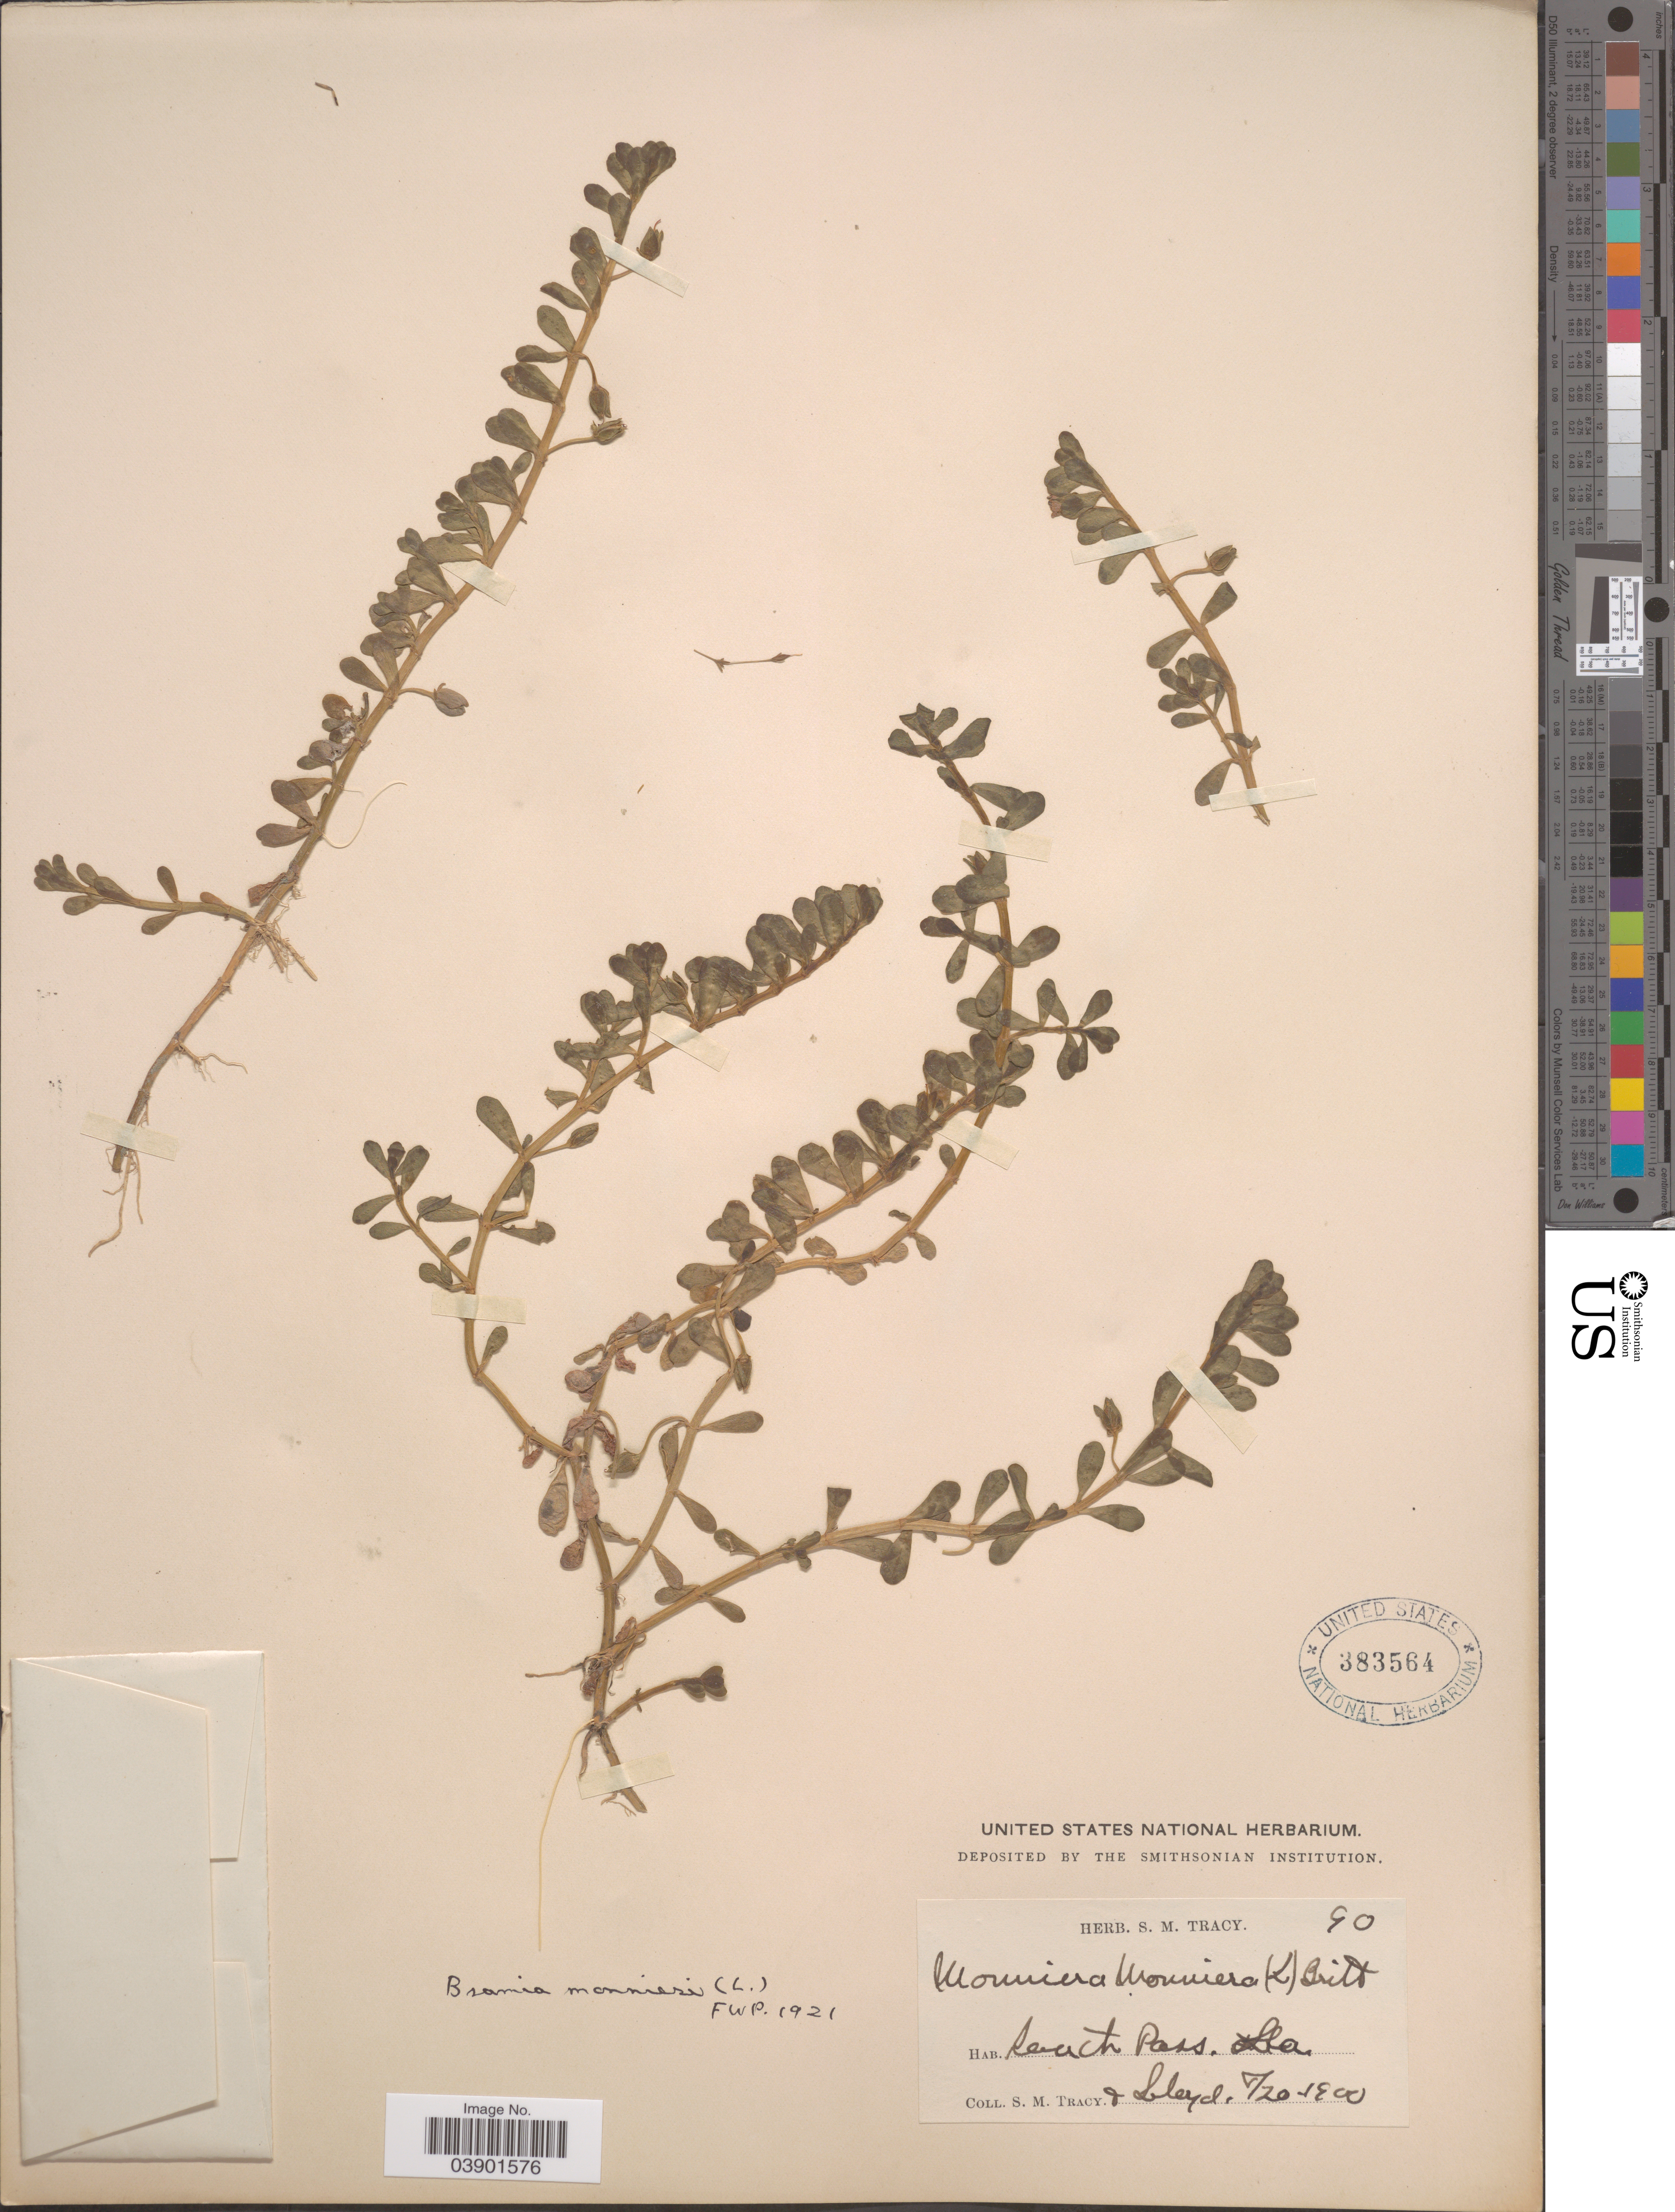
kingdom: Plantae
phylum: Tracheophyta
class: Magnoliopsida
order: Lamiales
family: Plantaginaceae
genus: Bacopa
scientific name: Bacopa monnieri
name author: (L.) Pennell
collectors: S. M. Tracy & -- Lloyd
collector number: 90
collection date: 1900-08-20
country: United States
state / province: Louisiana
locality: South Pass.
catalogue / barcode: US 383564